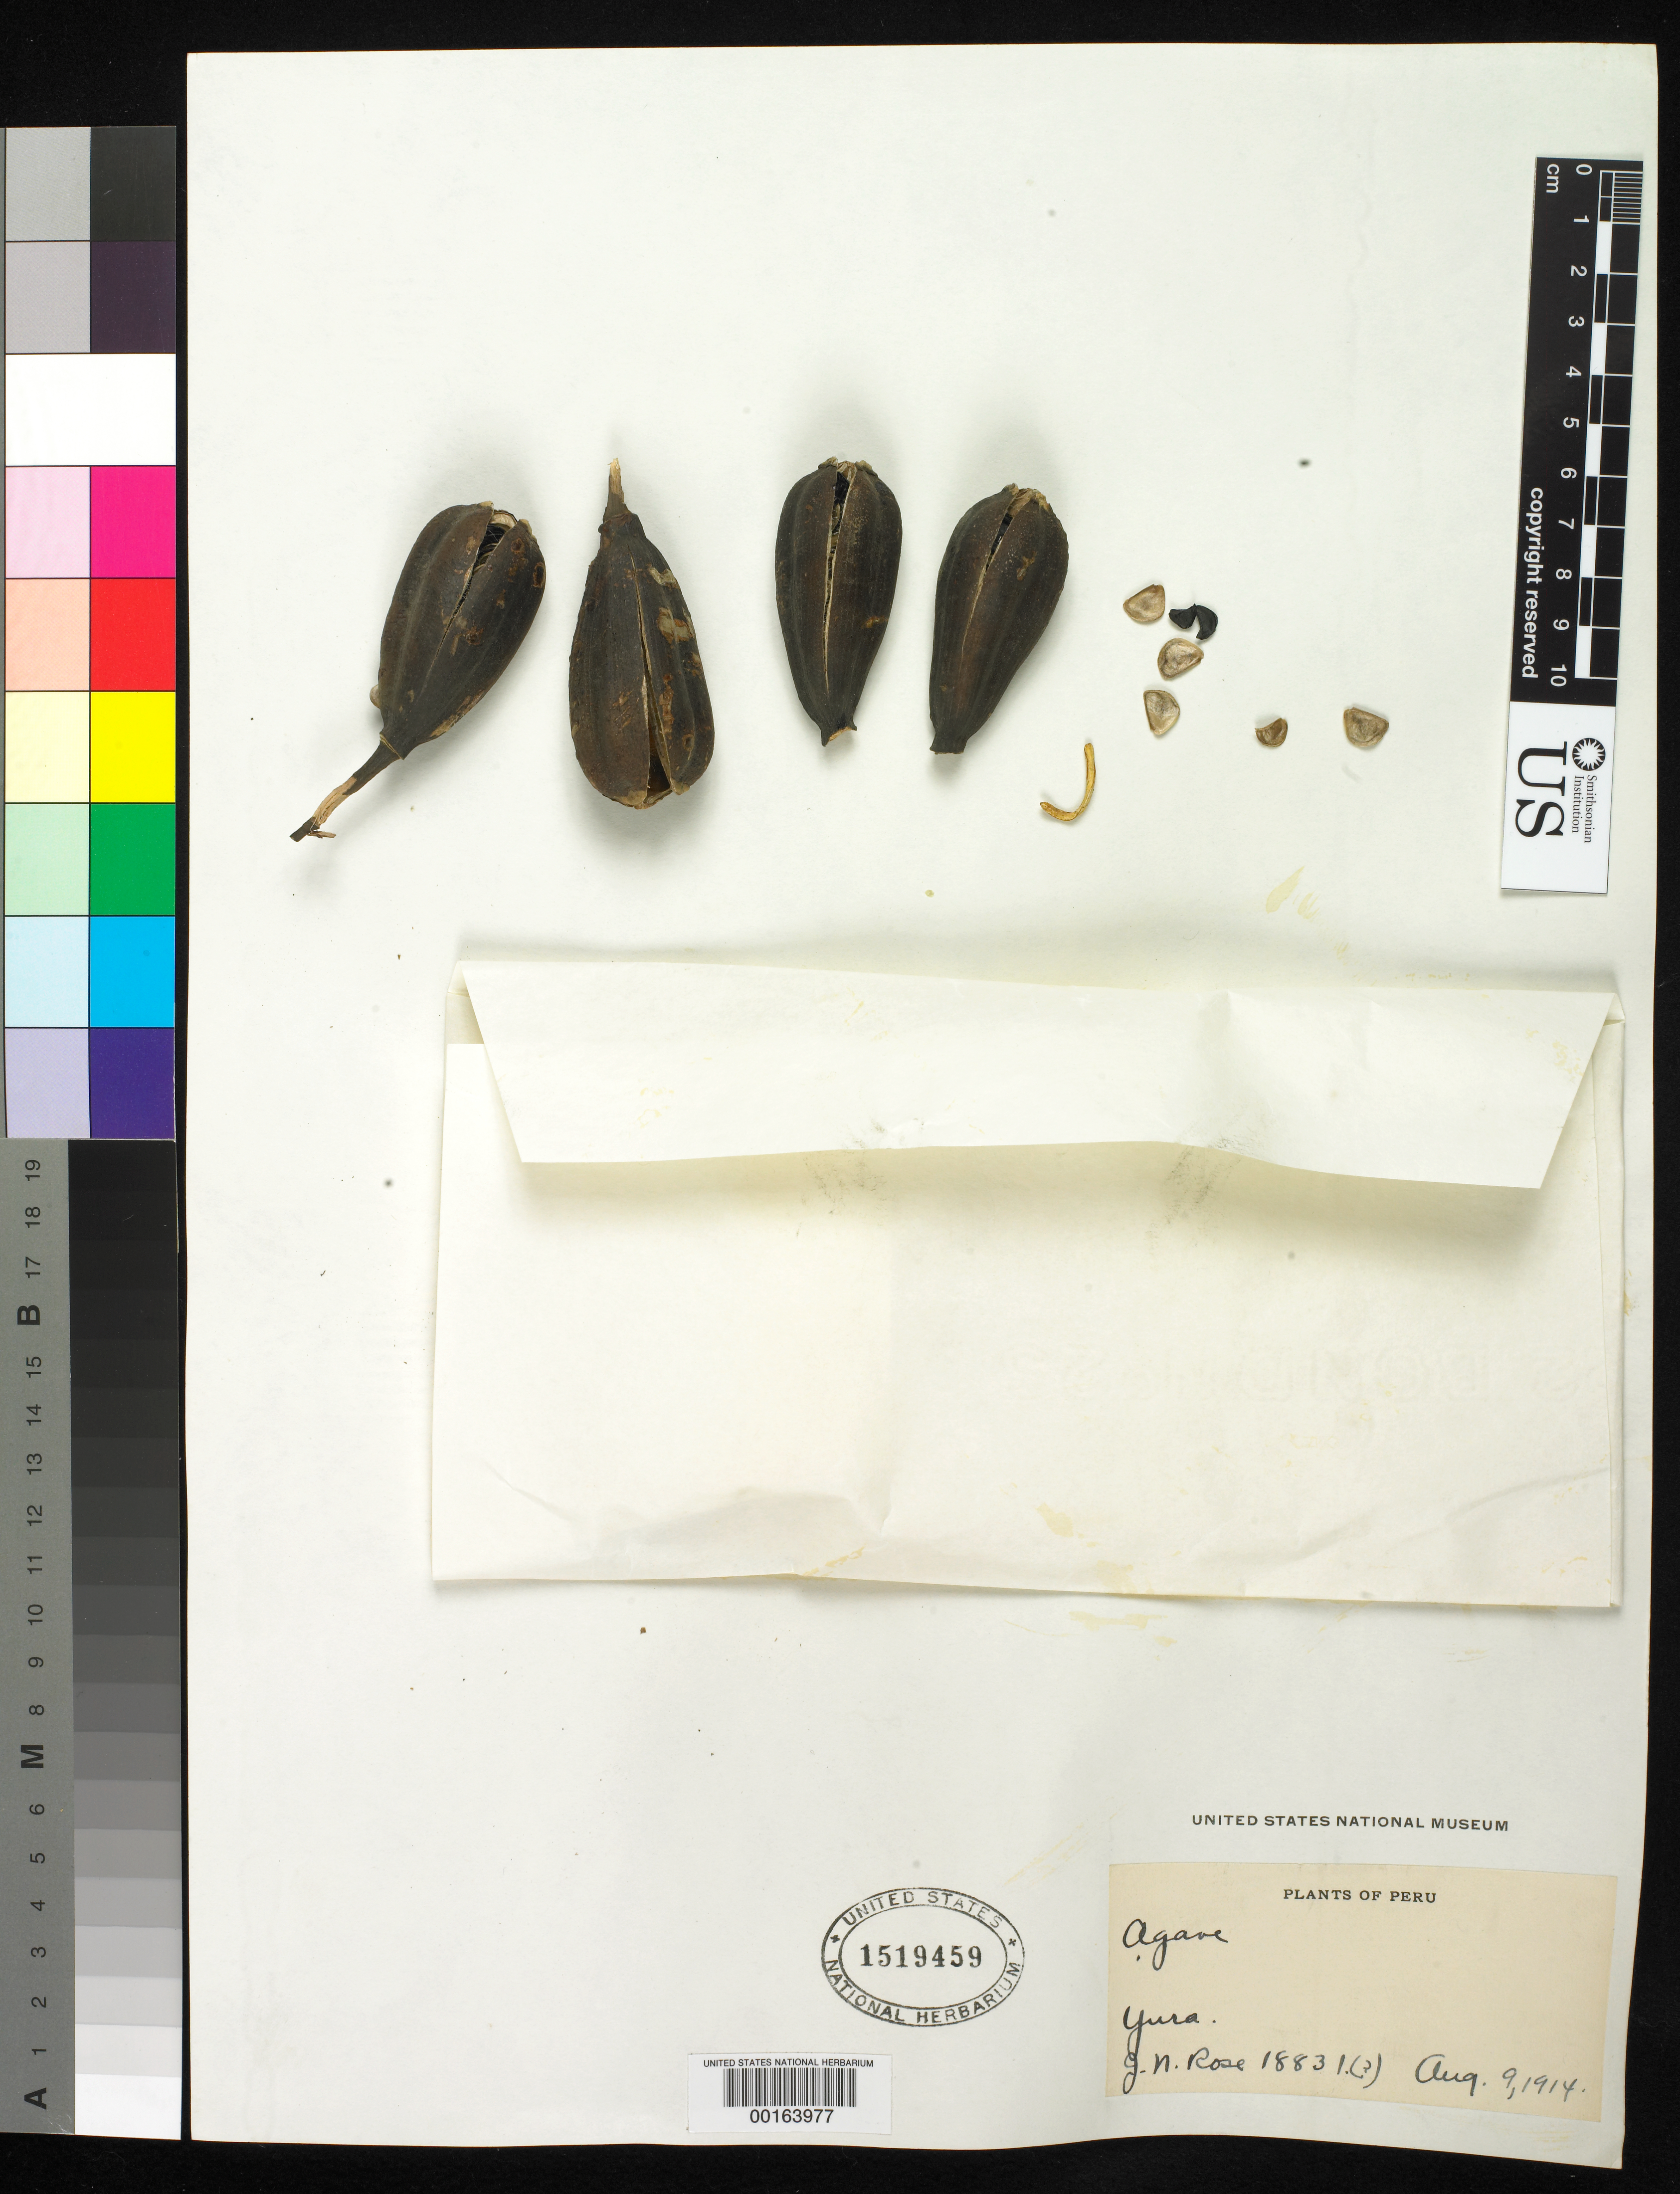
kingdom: Plantae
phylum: Tracheophyta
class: Liliopsida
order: Asparagales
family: Asparagaceae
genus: Agave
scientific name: Agave sp.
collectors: J. N. Rose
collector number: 18831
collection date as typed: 09 Aug 1914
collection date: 1914-08-09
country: Peru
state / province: Arequipa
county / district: Arequipa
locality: Yura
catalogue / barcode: US 1519459